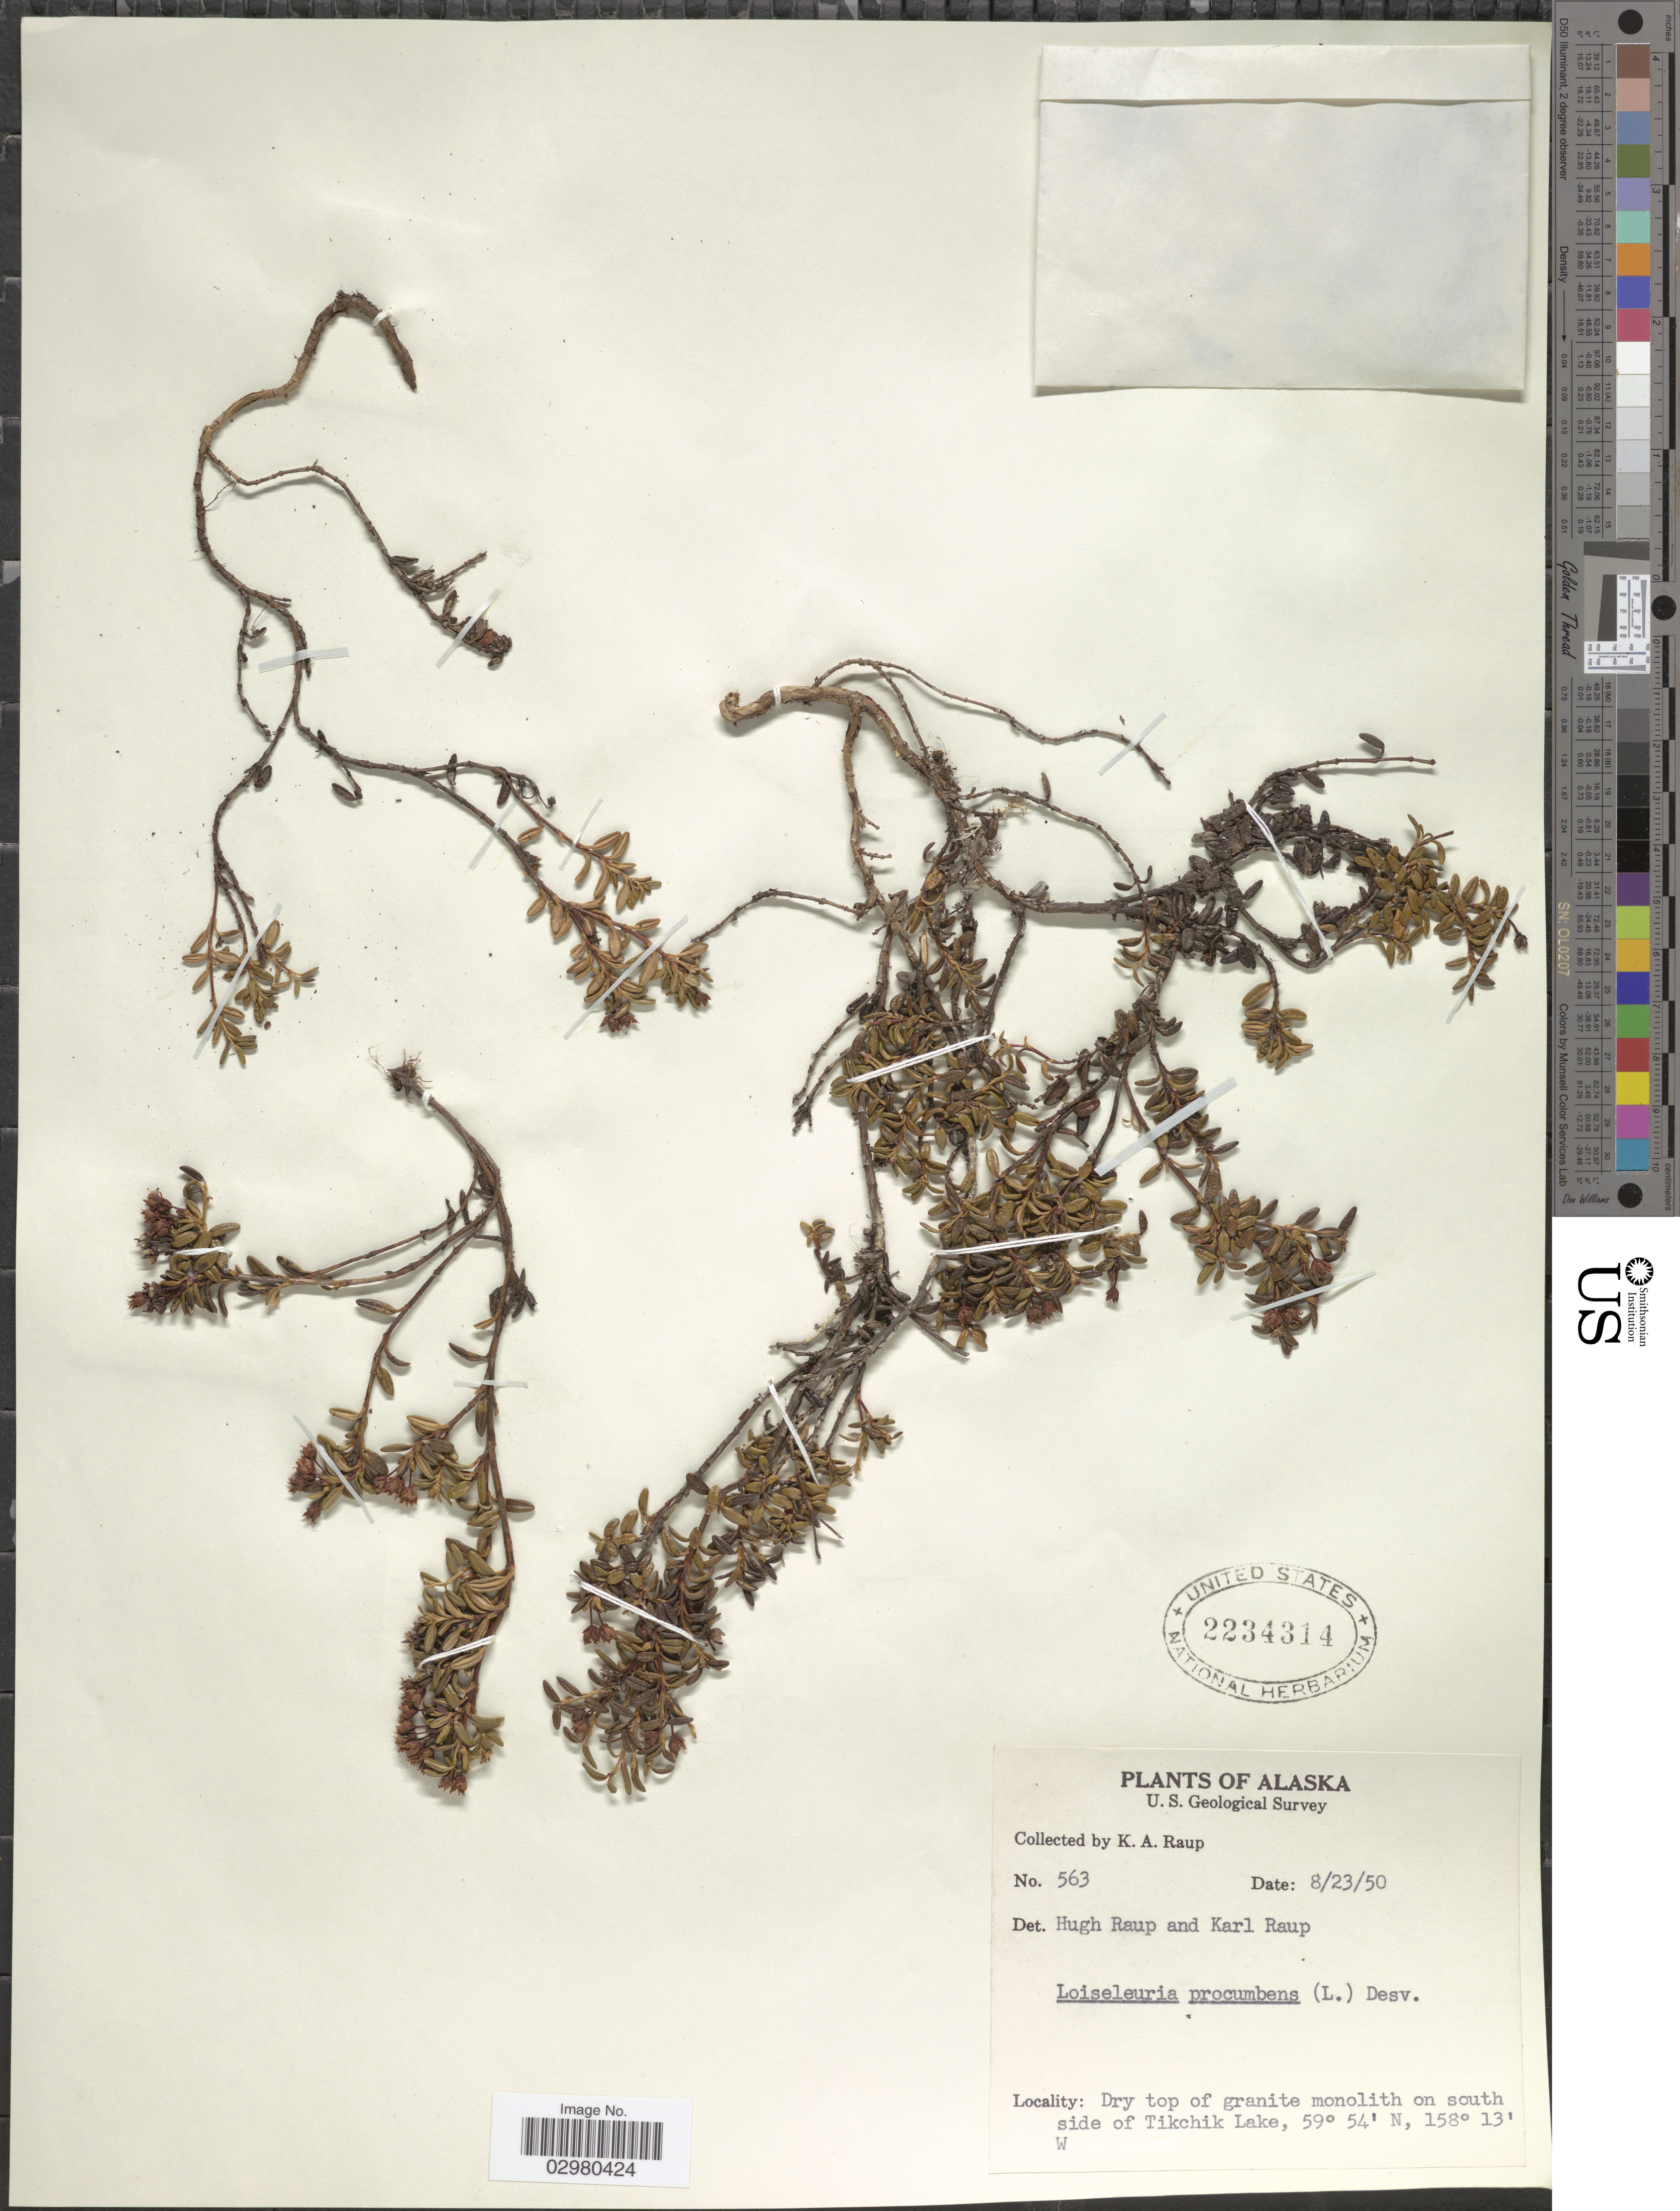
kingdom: Plantae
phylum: Tracheophyta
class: Magnoliopsida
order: Ericales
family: Ericaceae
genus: Loiseleuria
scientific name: Loiseleuria procumbens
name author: (L.) Desv.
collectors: K. Raup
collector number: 563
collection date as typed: Transcribed d/m/y: 23/8/50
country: United States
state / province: Alaska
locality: Dry top of granite monolith on south side of Tikchik Lake.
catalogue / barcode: US 2234314